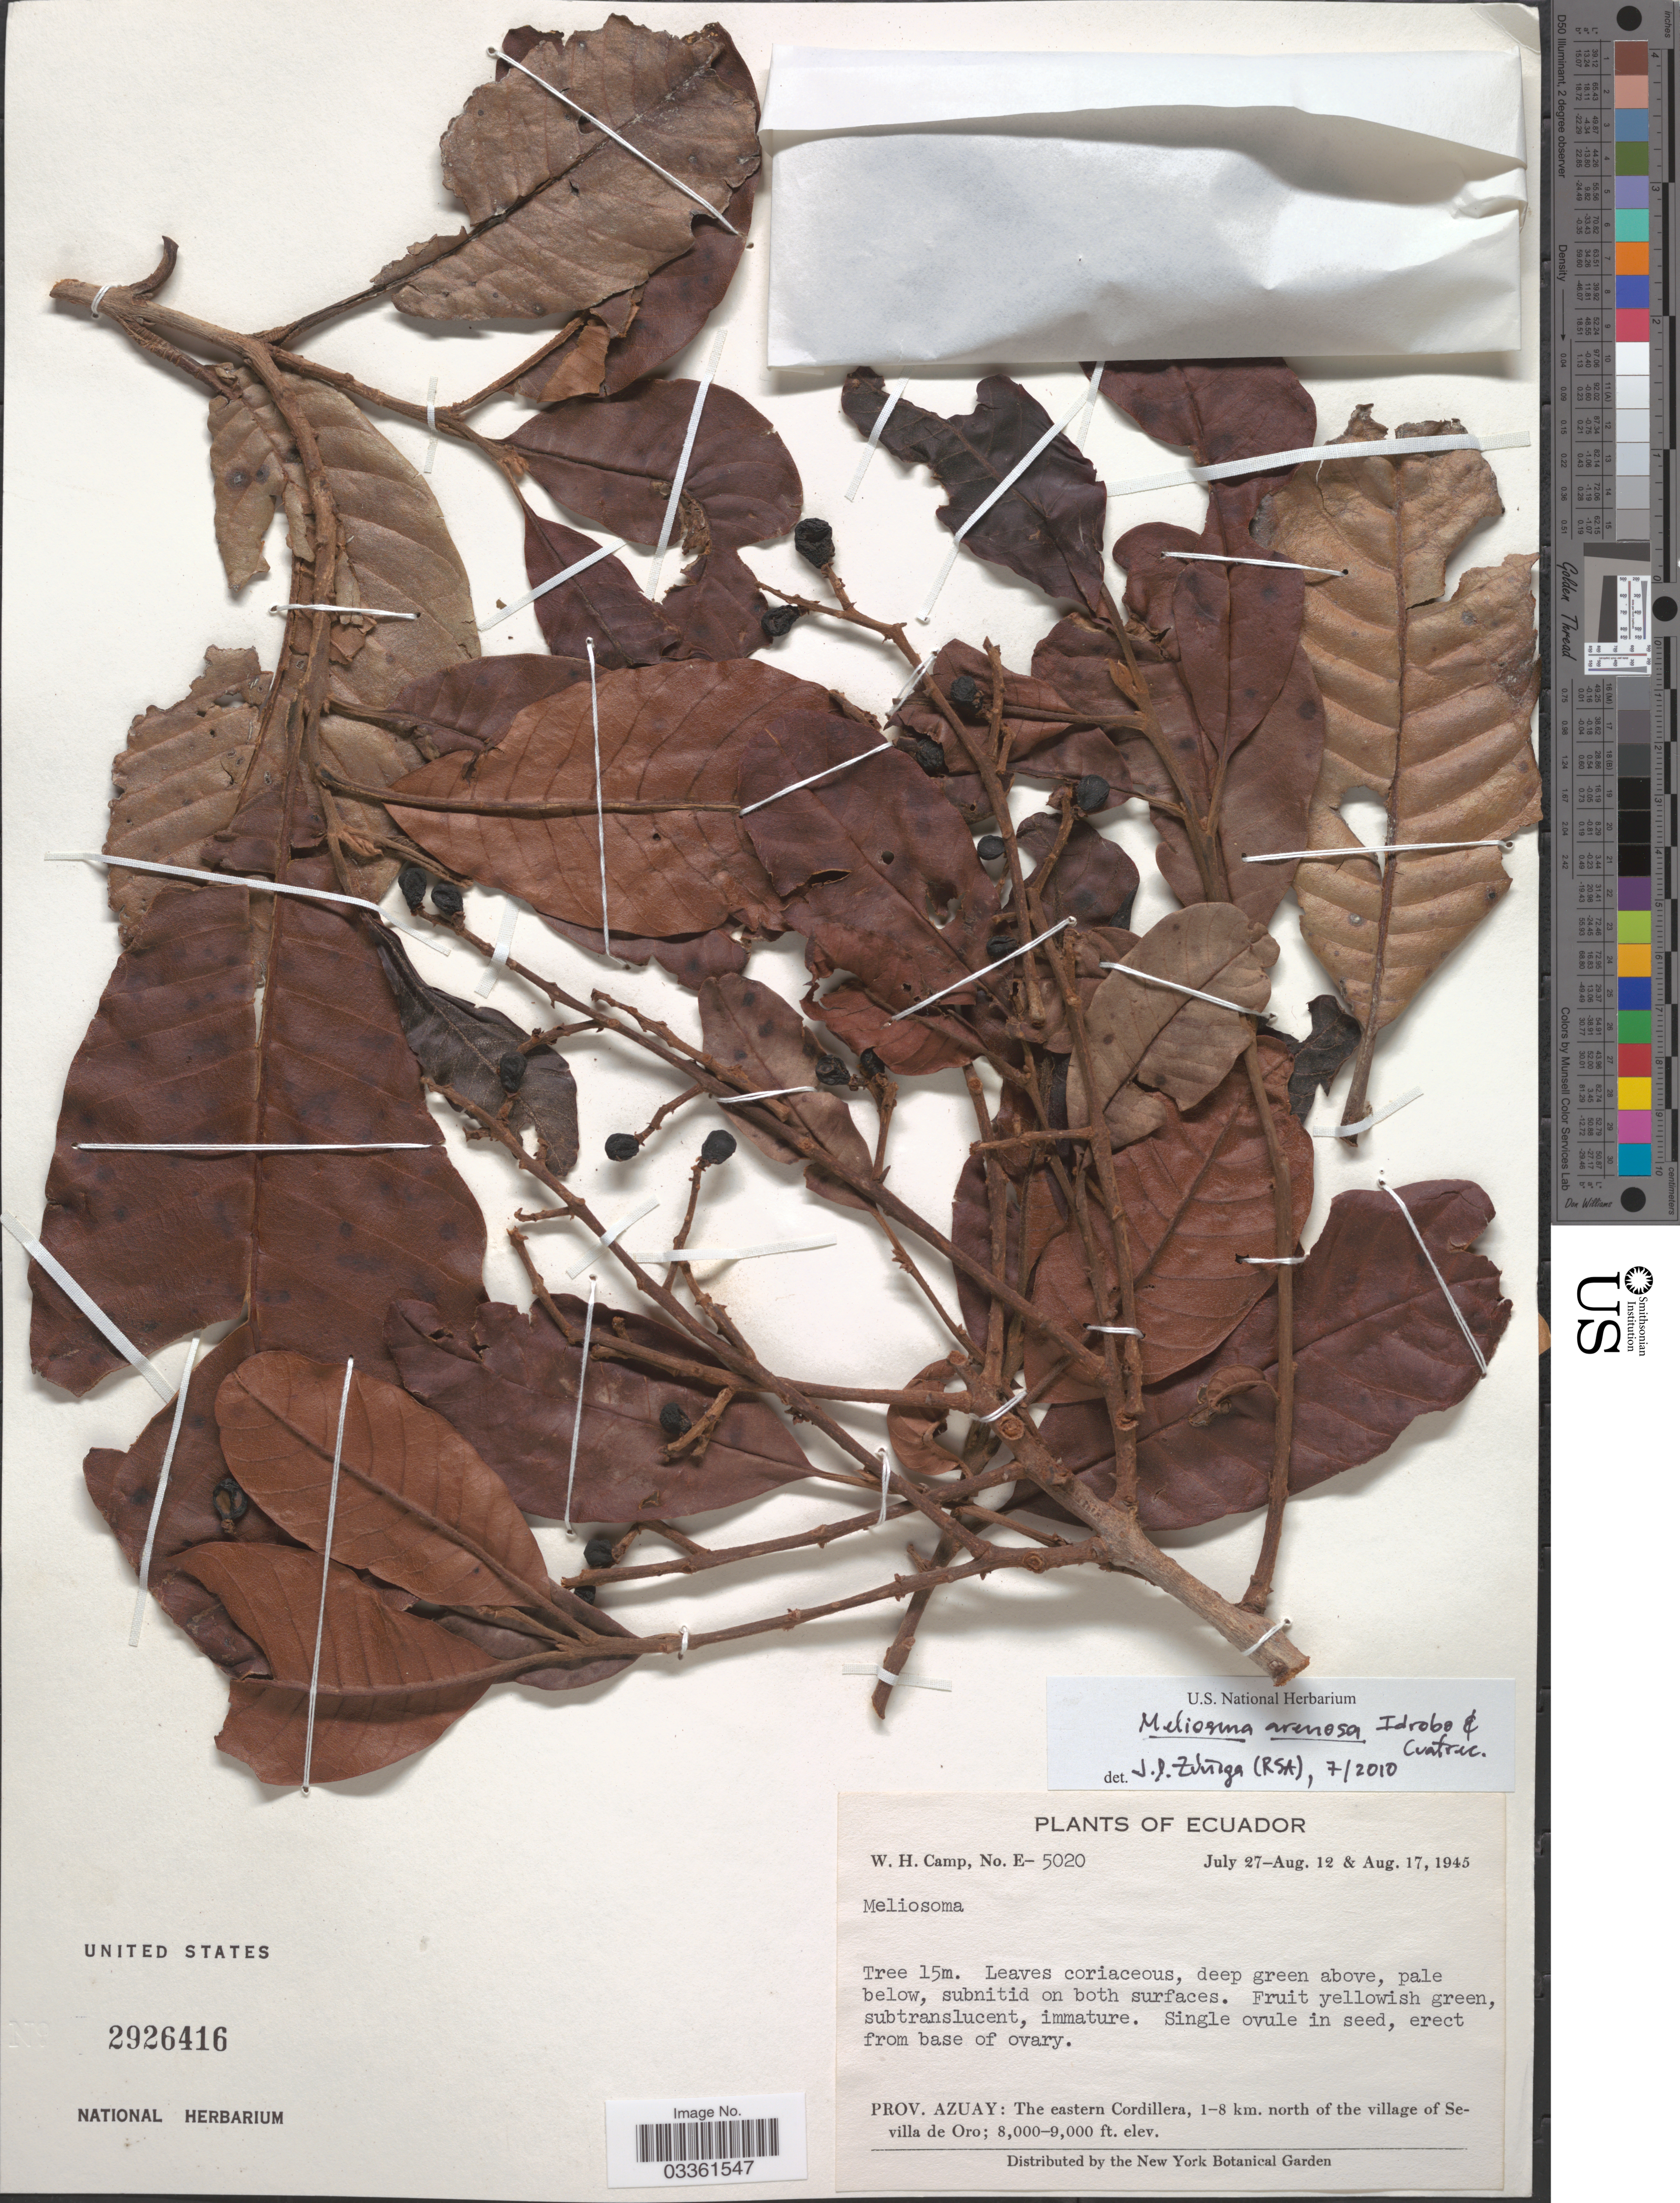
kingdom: Plantae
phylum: Tracheophyta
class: Magnoliopsida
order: Proteales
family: Sabiaceae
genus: Meliosma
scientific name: Meliosma arenosa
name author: Idrobo & Cuatrec.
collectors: W. H. Camp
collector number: E-5020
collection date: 1945-07-27/1945-08-17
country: Ecuador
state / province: Azuay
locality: The eastern Cordillera, 1-8 km. north of the village of Sevilla de Oro.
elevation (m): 2438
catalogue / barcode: US 2926416